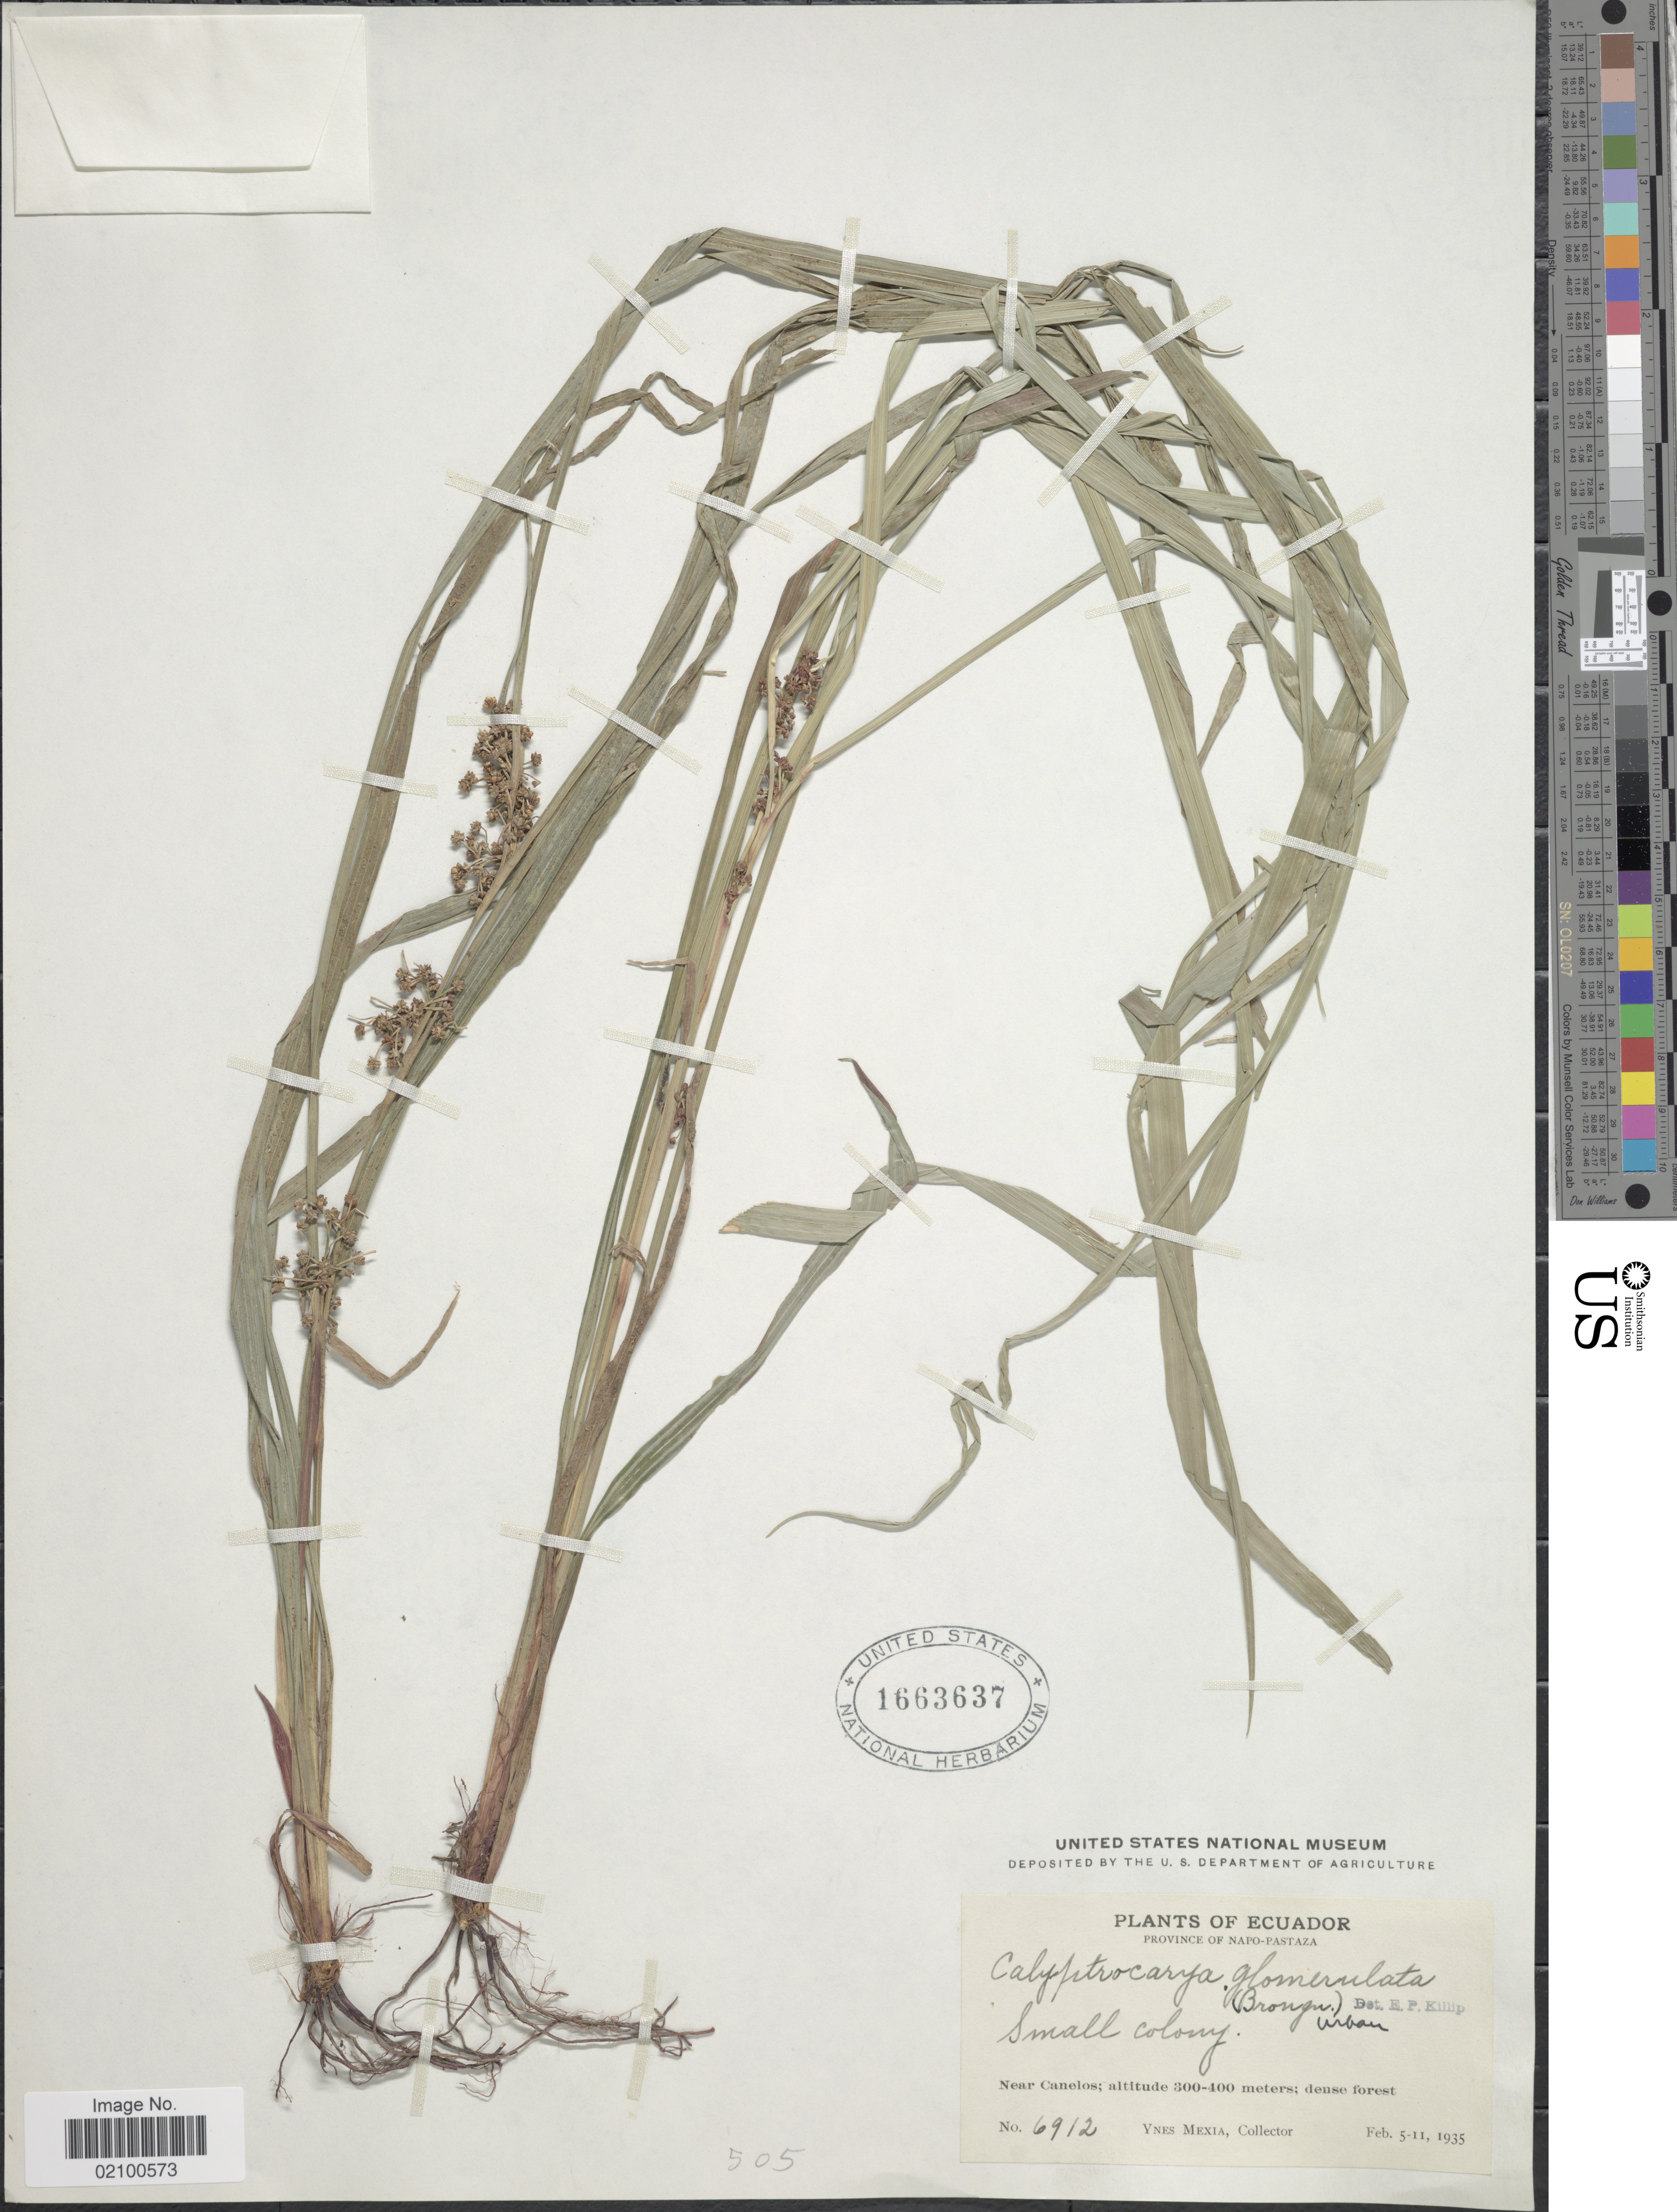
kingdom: Plantae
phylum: Tracheophyta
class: Liliopsida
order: Poales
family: Cyperaceae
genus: Calyptrocarya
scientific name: Calyptrocarya glomerulata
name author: (Brongn.) Urb.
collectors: Y. Mexia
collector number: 6912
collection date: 1935-02-05/1935-02-11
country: Ecuador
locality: Province of Napo-Pastaza. Near Canelos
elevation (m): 300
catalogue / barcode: US 1663637